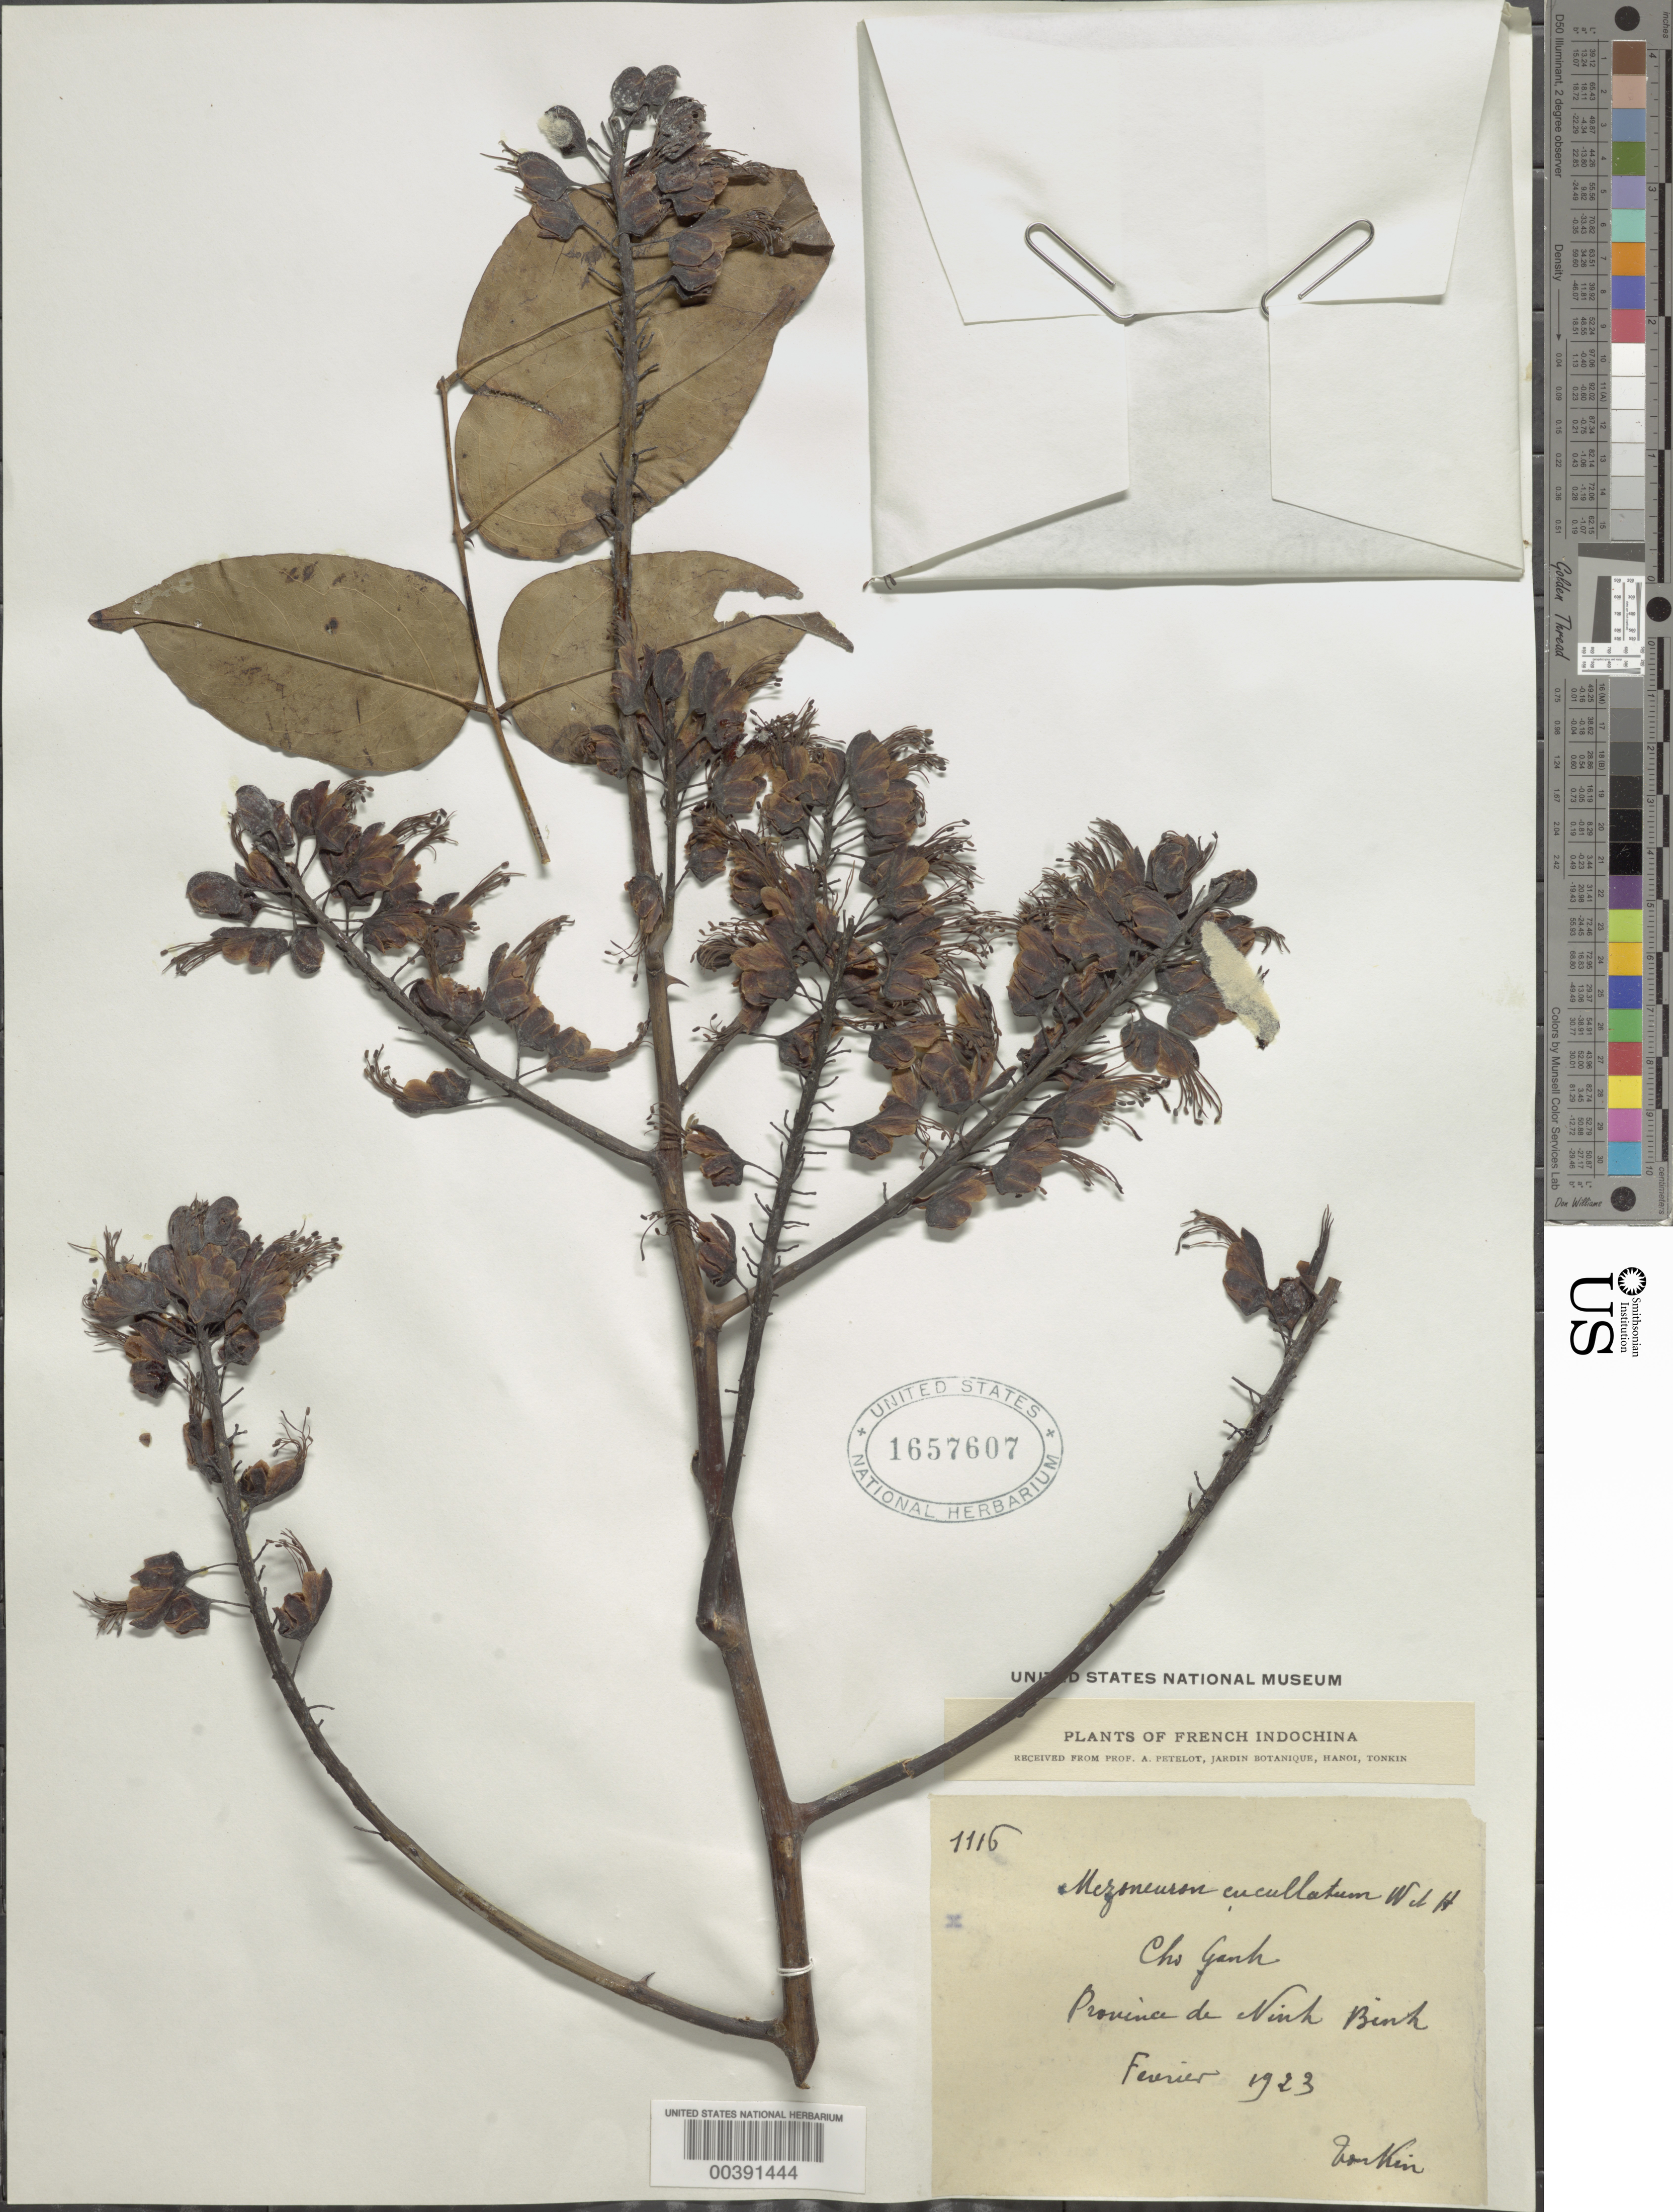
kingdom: Plantae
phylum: Tracheophyta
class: Magnoliopsida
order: Fabales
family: Fabaceae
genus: Mezoneuron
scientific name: Mezoneuron cucullatum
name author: (Roxb.) Wight & Arn.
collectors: P. A. Pételot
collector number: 1116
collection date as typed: Feb 1923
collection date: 1923-02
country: Vietnam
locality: Tonkin, ninh binh prov., cho ganh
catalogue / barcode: US 1657607